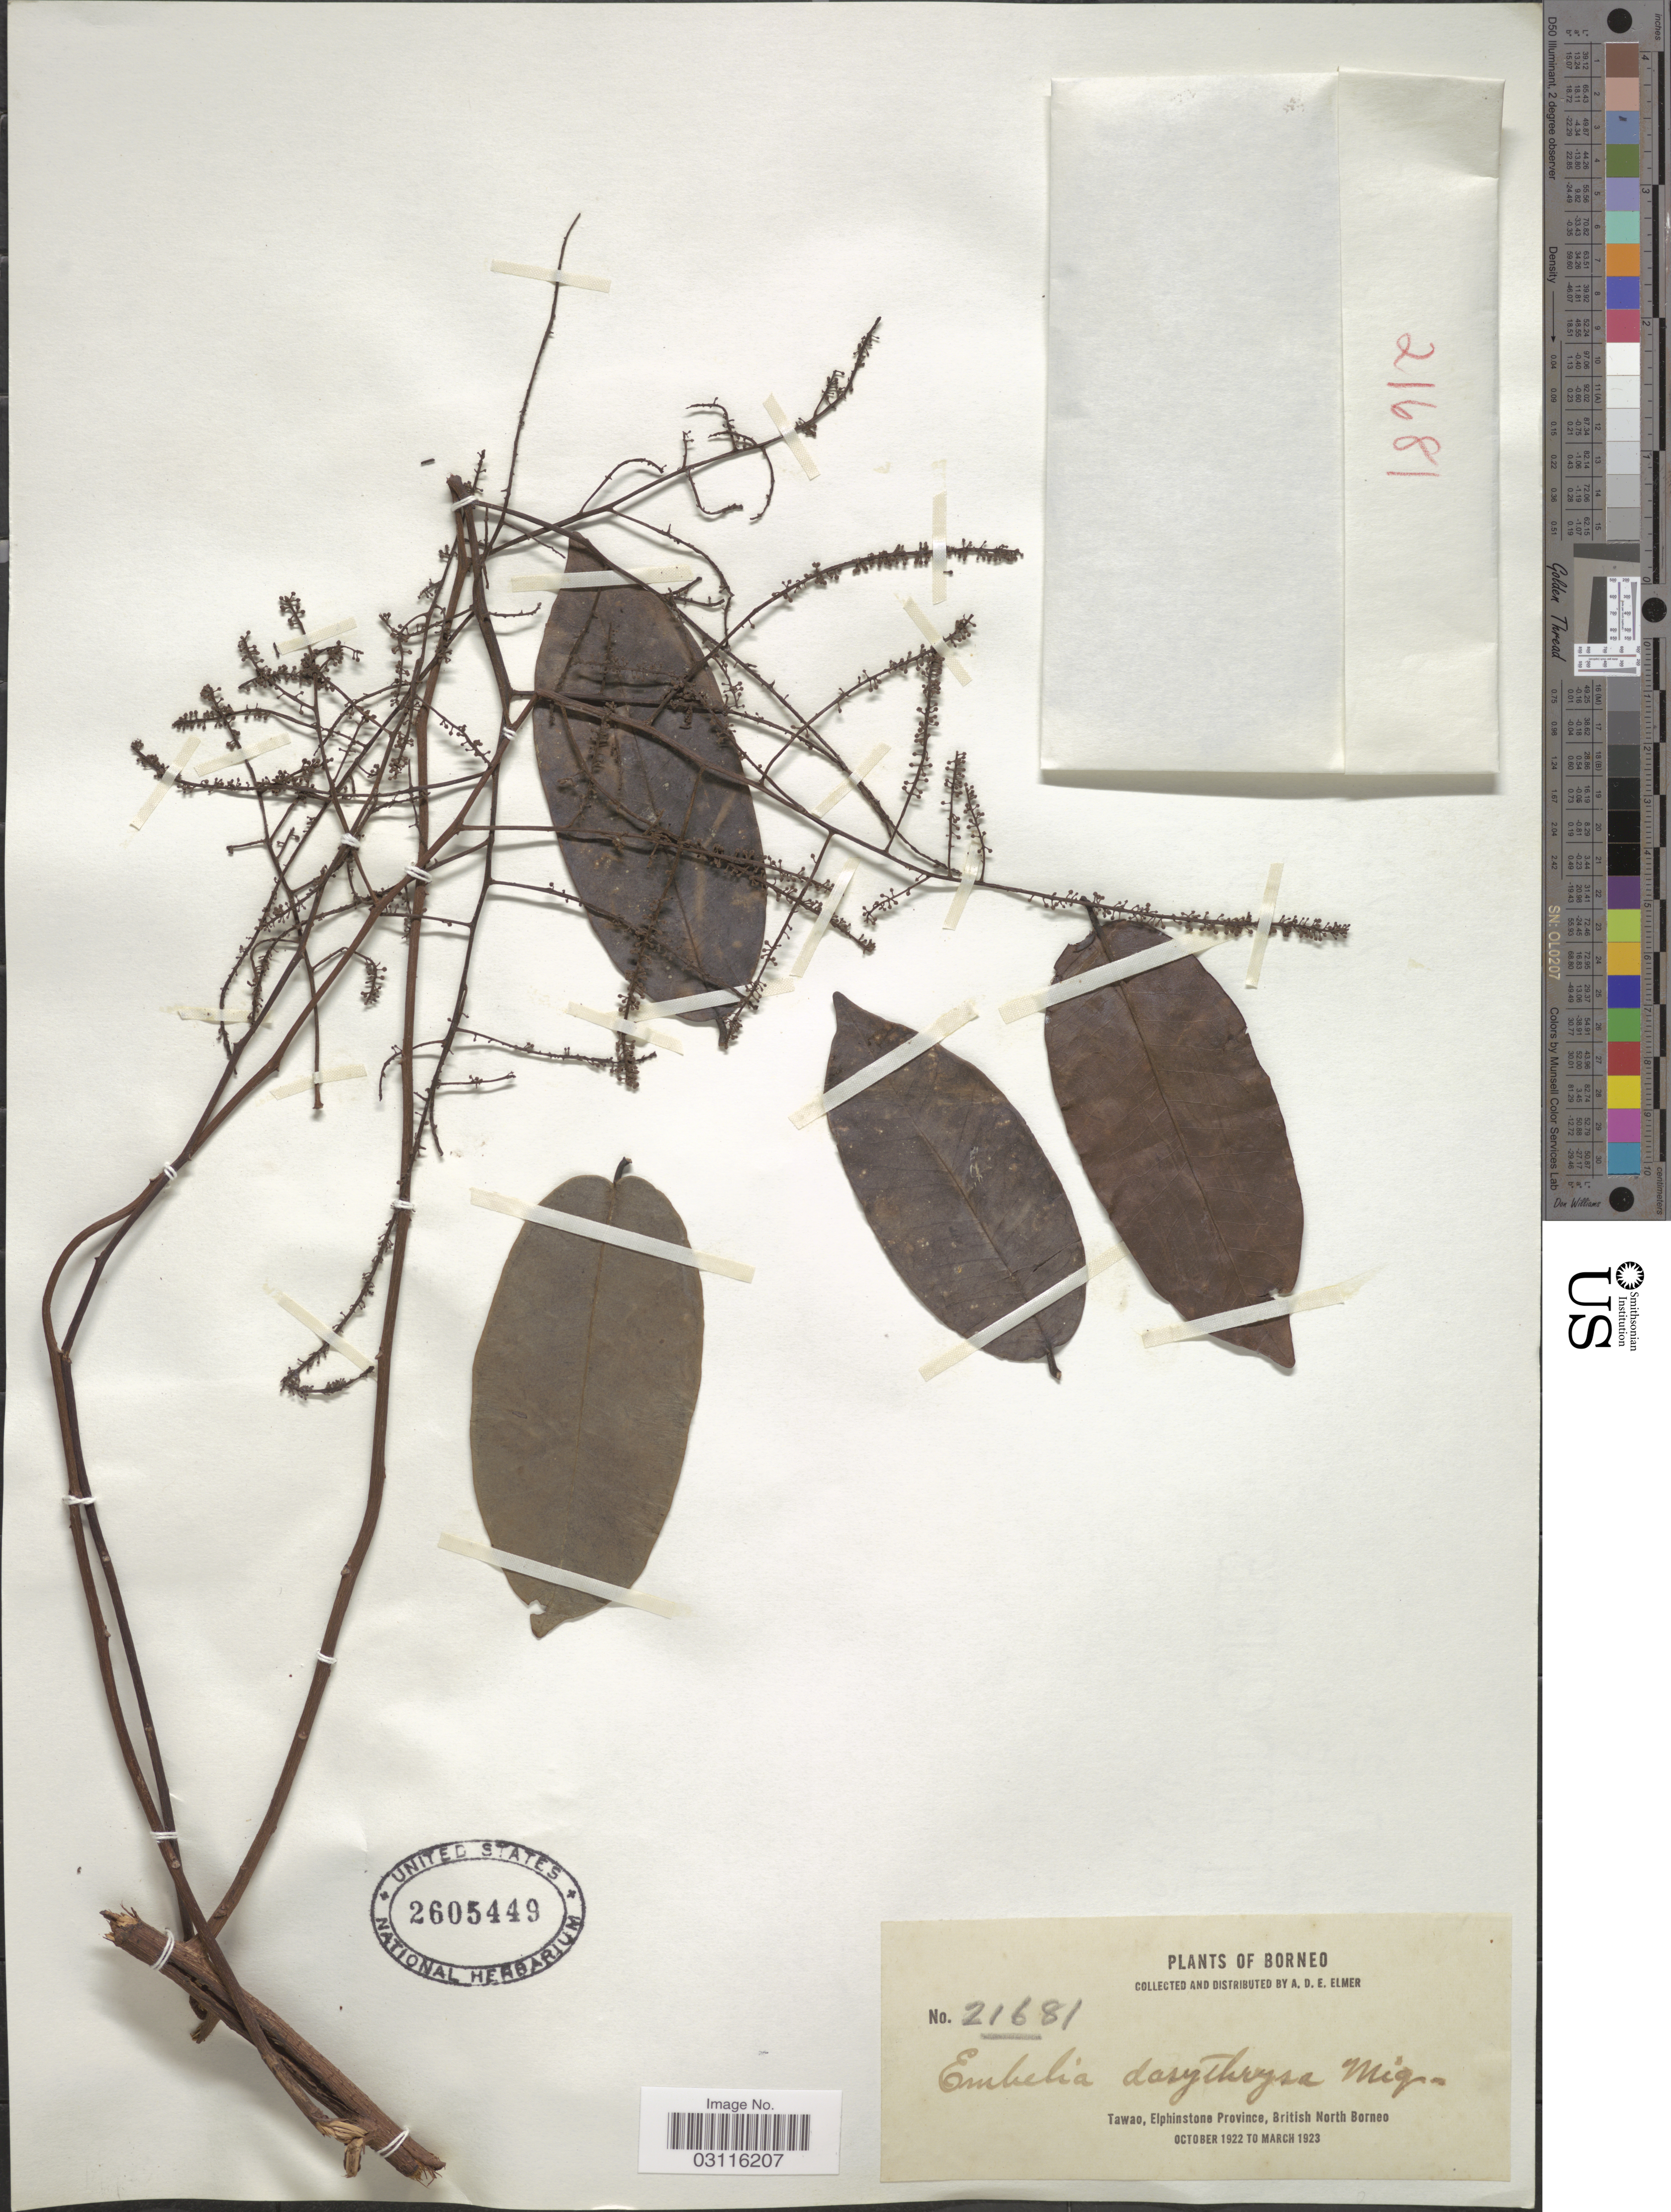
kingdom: Plantae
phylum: Tracheophyta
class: Magnoliopsida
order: Ericales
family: Primulaceae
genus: Embelia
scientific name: Embelia dasythyrsa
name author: Miq.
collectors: A. D. E. Elmer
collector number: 21681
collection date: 1922-10/1923-03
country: Malaysia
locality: Borneo. Tawao, Elphinstone Province, British North Borneo.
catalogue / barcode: US 2605449